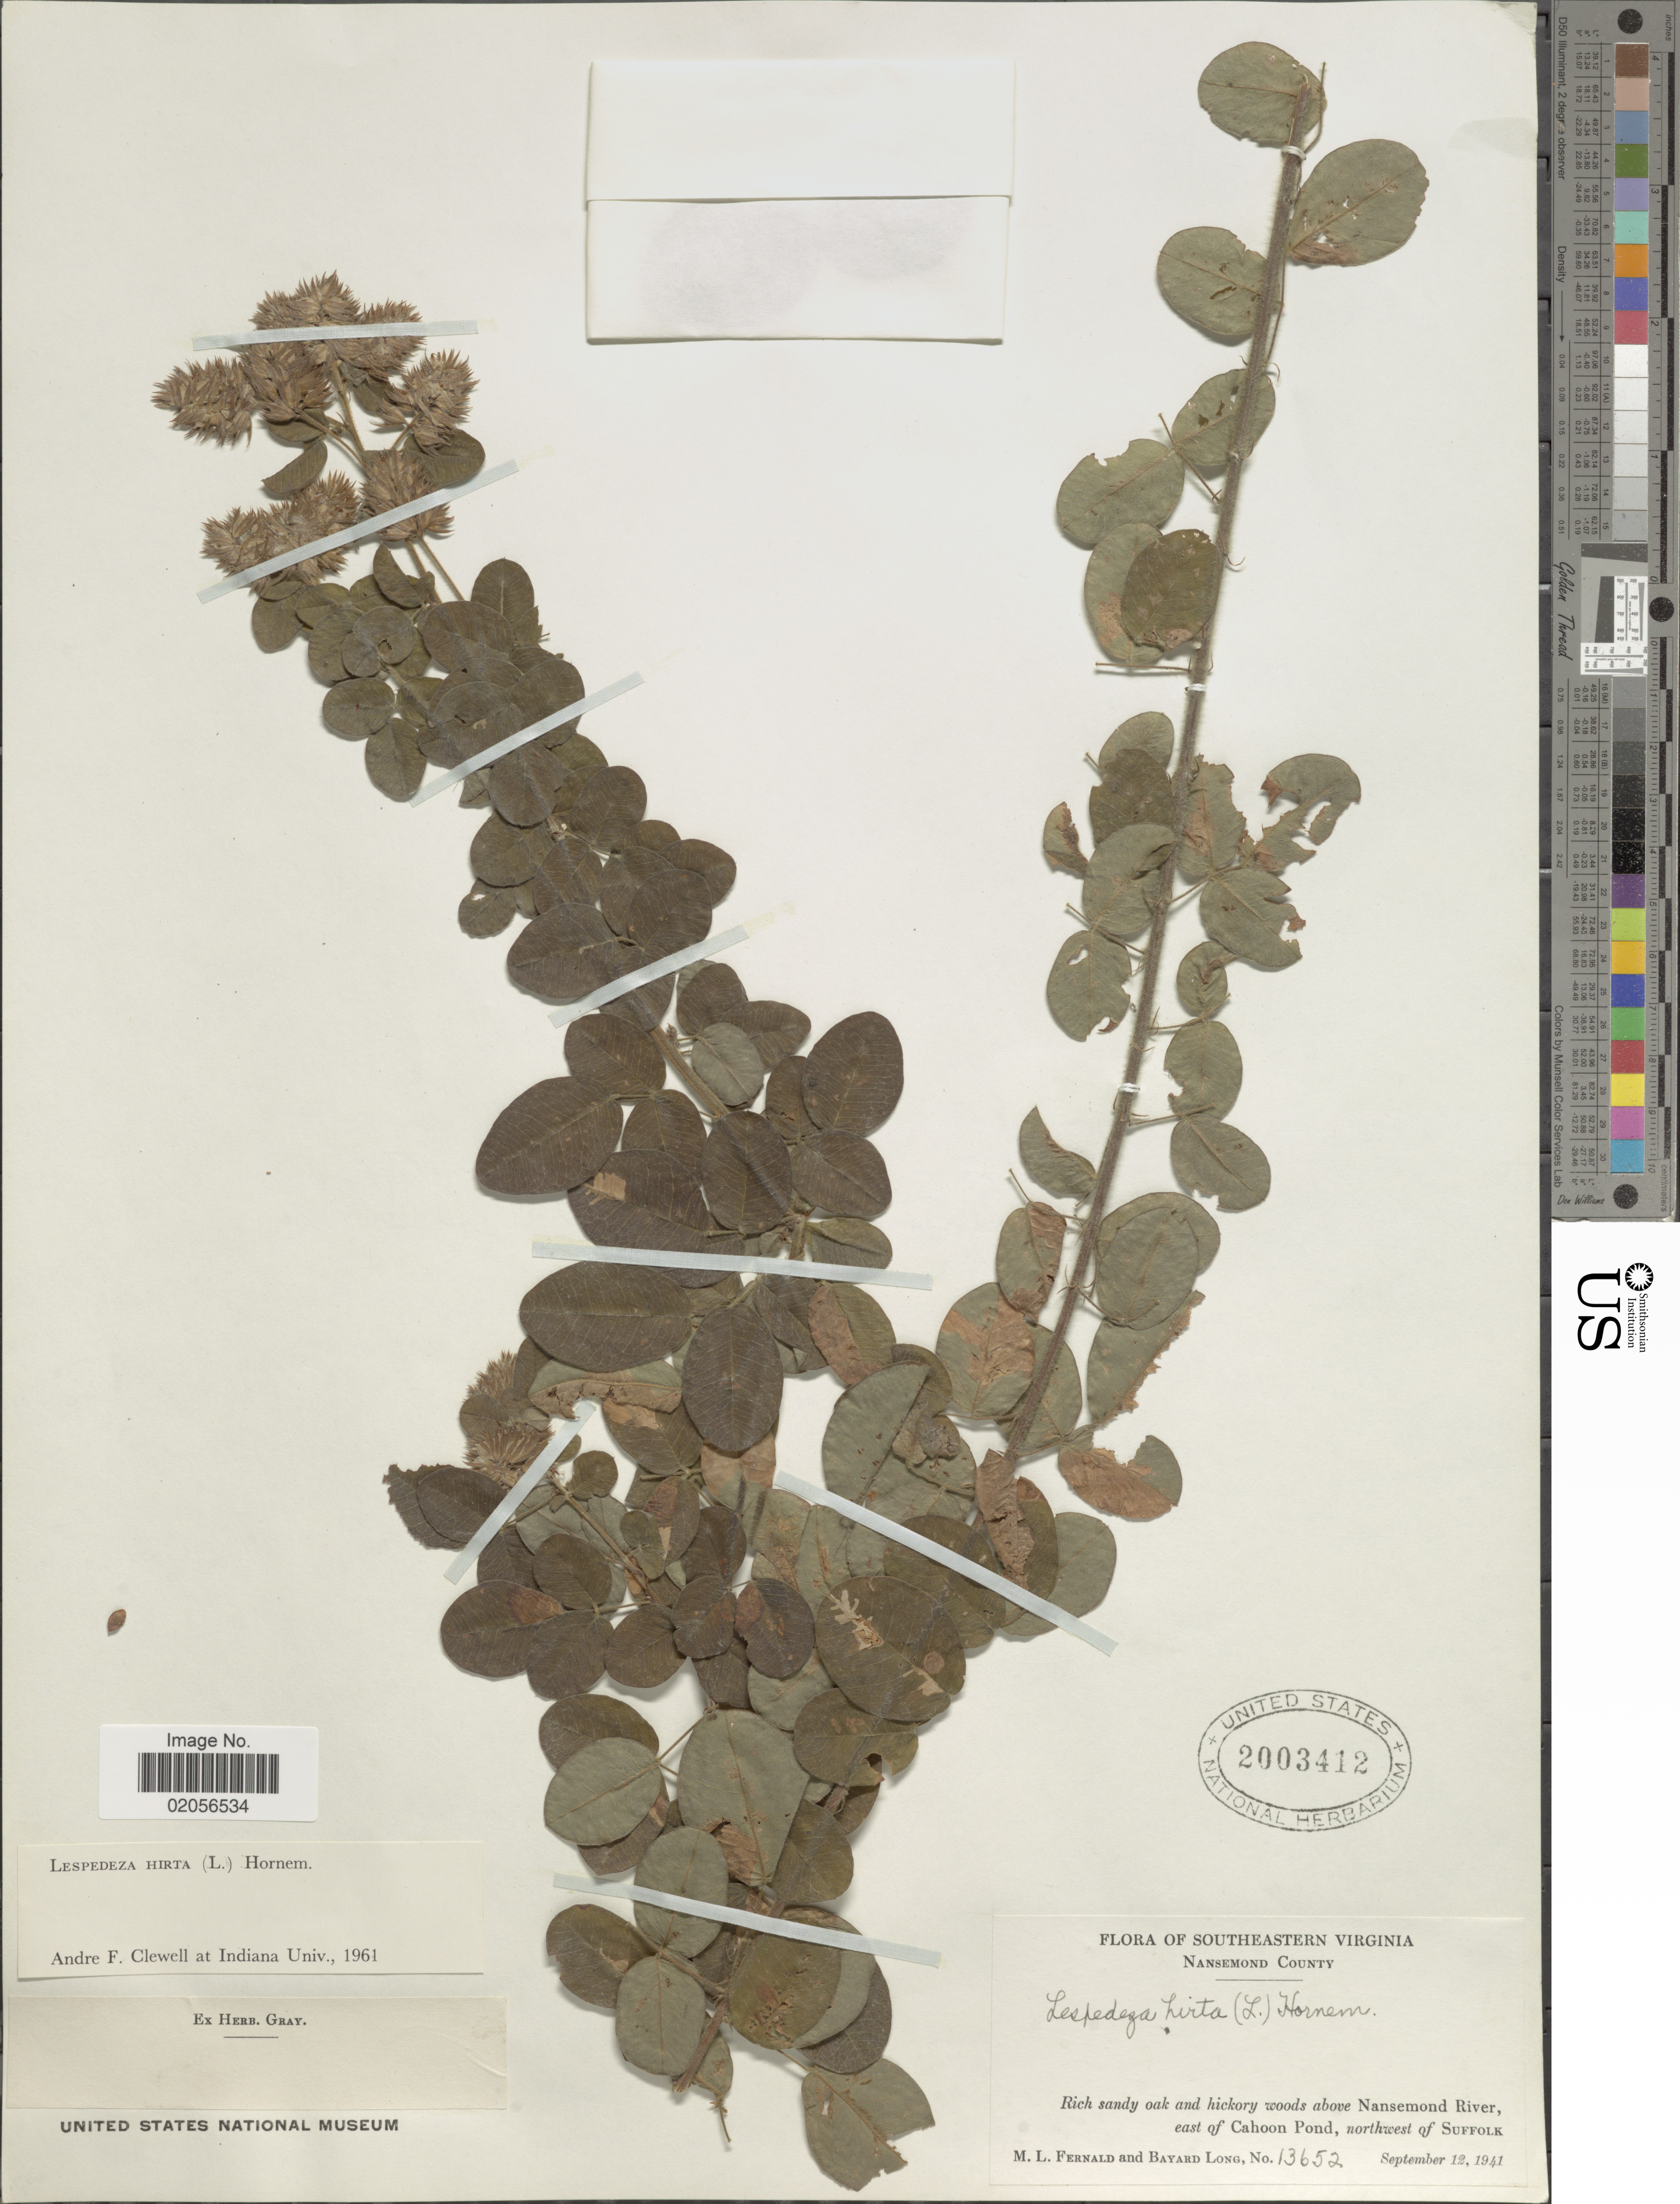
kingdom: Plantae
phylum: Tracheophyta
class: Magnoliopsida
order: Fabales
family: Fabaceae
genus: Lespedeza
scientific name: Lespedeza hirta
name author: (L.) Hornem.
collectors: M. L. Fernald & B. Long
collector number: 13652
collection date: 1941-09-12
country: United States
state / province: Virginia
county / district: City of Suffolk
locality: Southeastern Virginia, Nansemond County, Rich sandy oak and hickory woods above Nansemond River, east of Cahoon Pond, northwest of Suffolk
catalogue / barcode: US 2003412